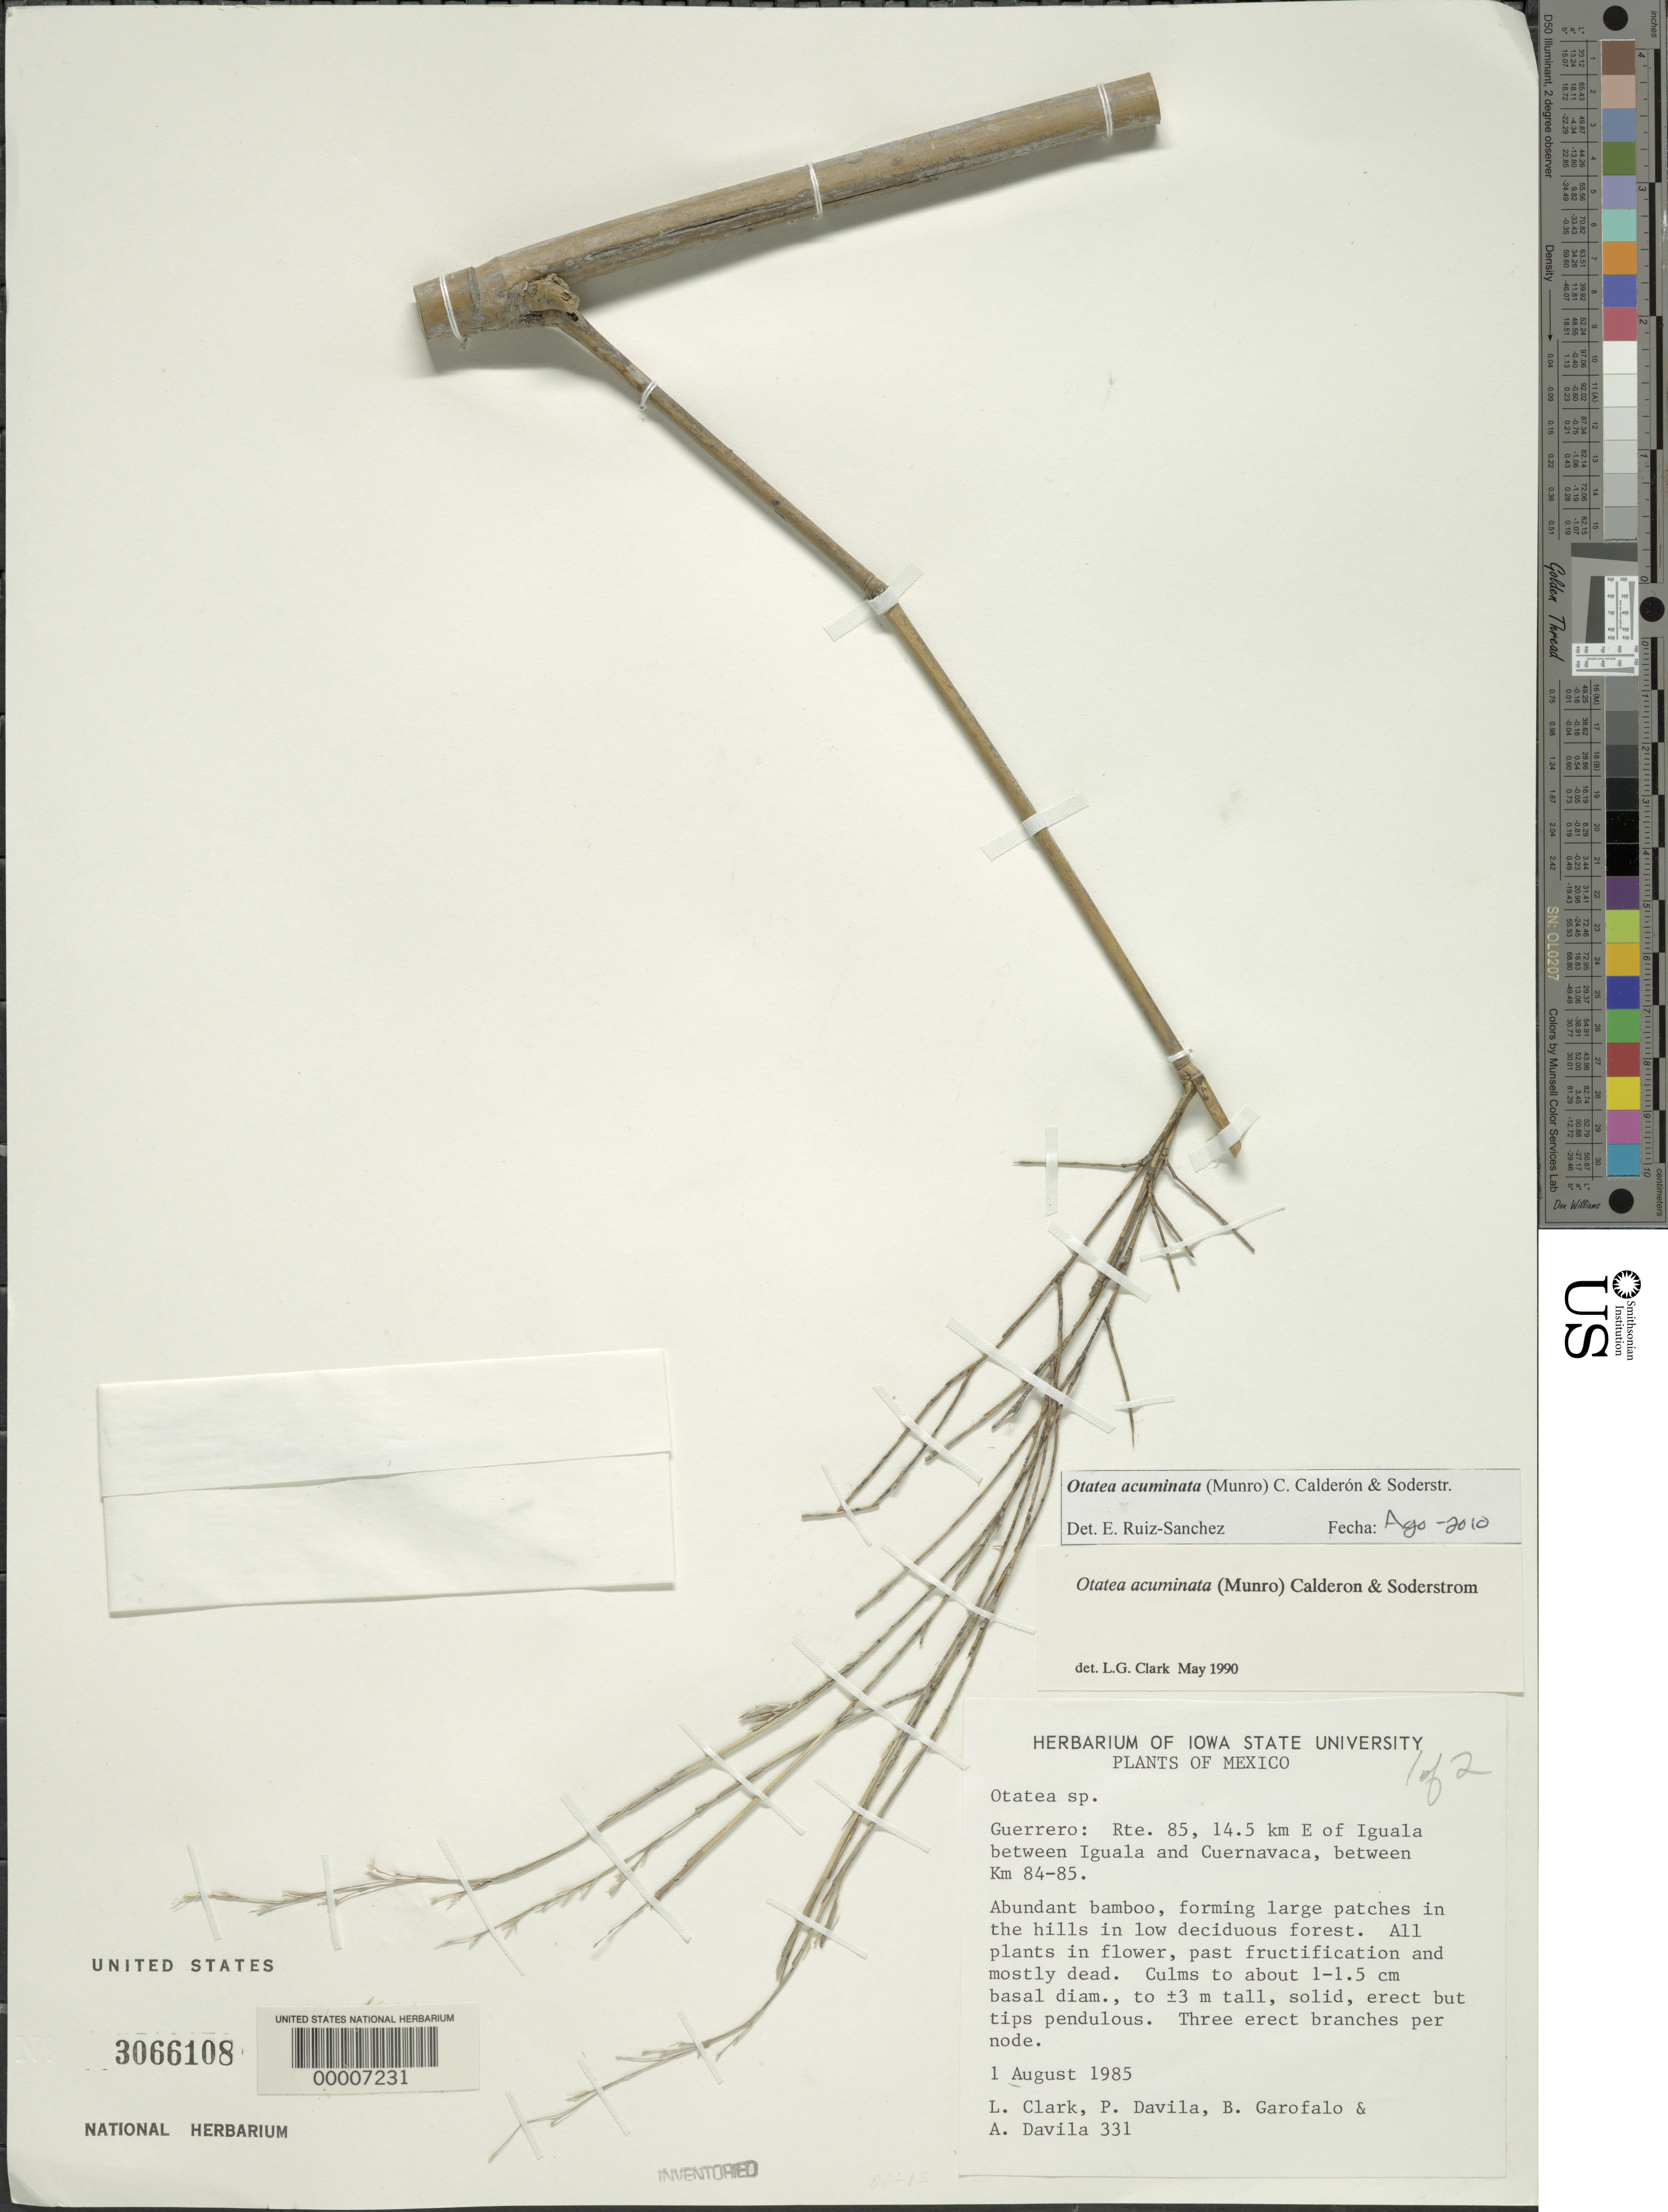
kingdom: Plantae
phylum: Tracheophyta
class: Liliopsida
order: Poales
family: Poaceae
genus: Otatea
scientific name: Otatea acuminata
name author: (Munro) C. E. Calderón & Soderstr.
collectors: L. G. Clark, P. Dávila, B. Garofalo & A. Davila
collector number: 331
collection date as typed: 01 Aug 1985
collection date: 1985-08-01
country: Mexico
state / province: Guerrero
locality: Rte. 85, 14.5 km E of Iguala between Iguala and Cuernavaca, between km 84-85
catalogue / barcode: US 3066108